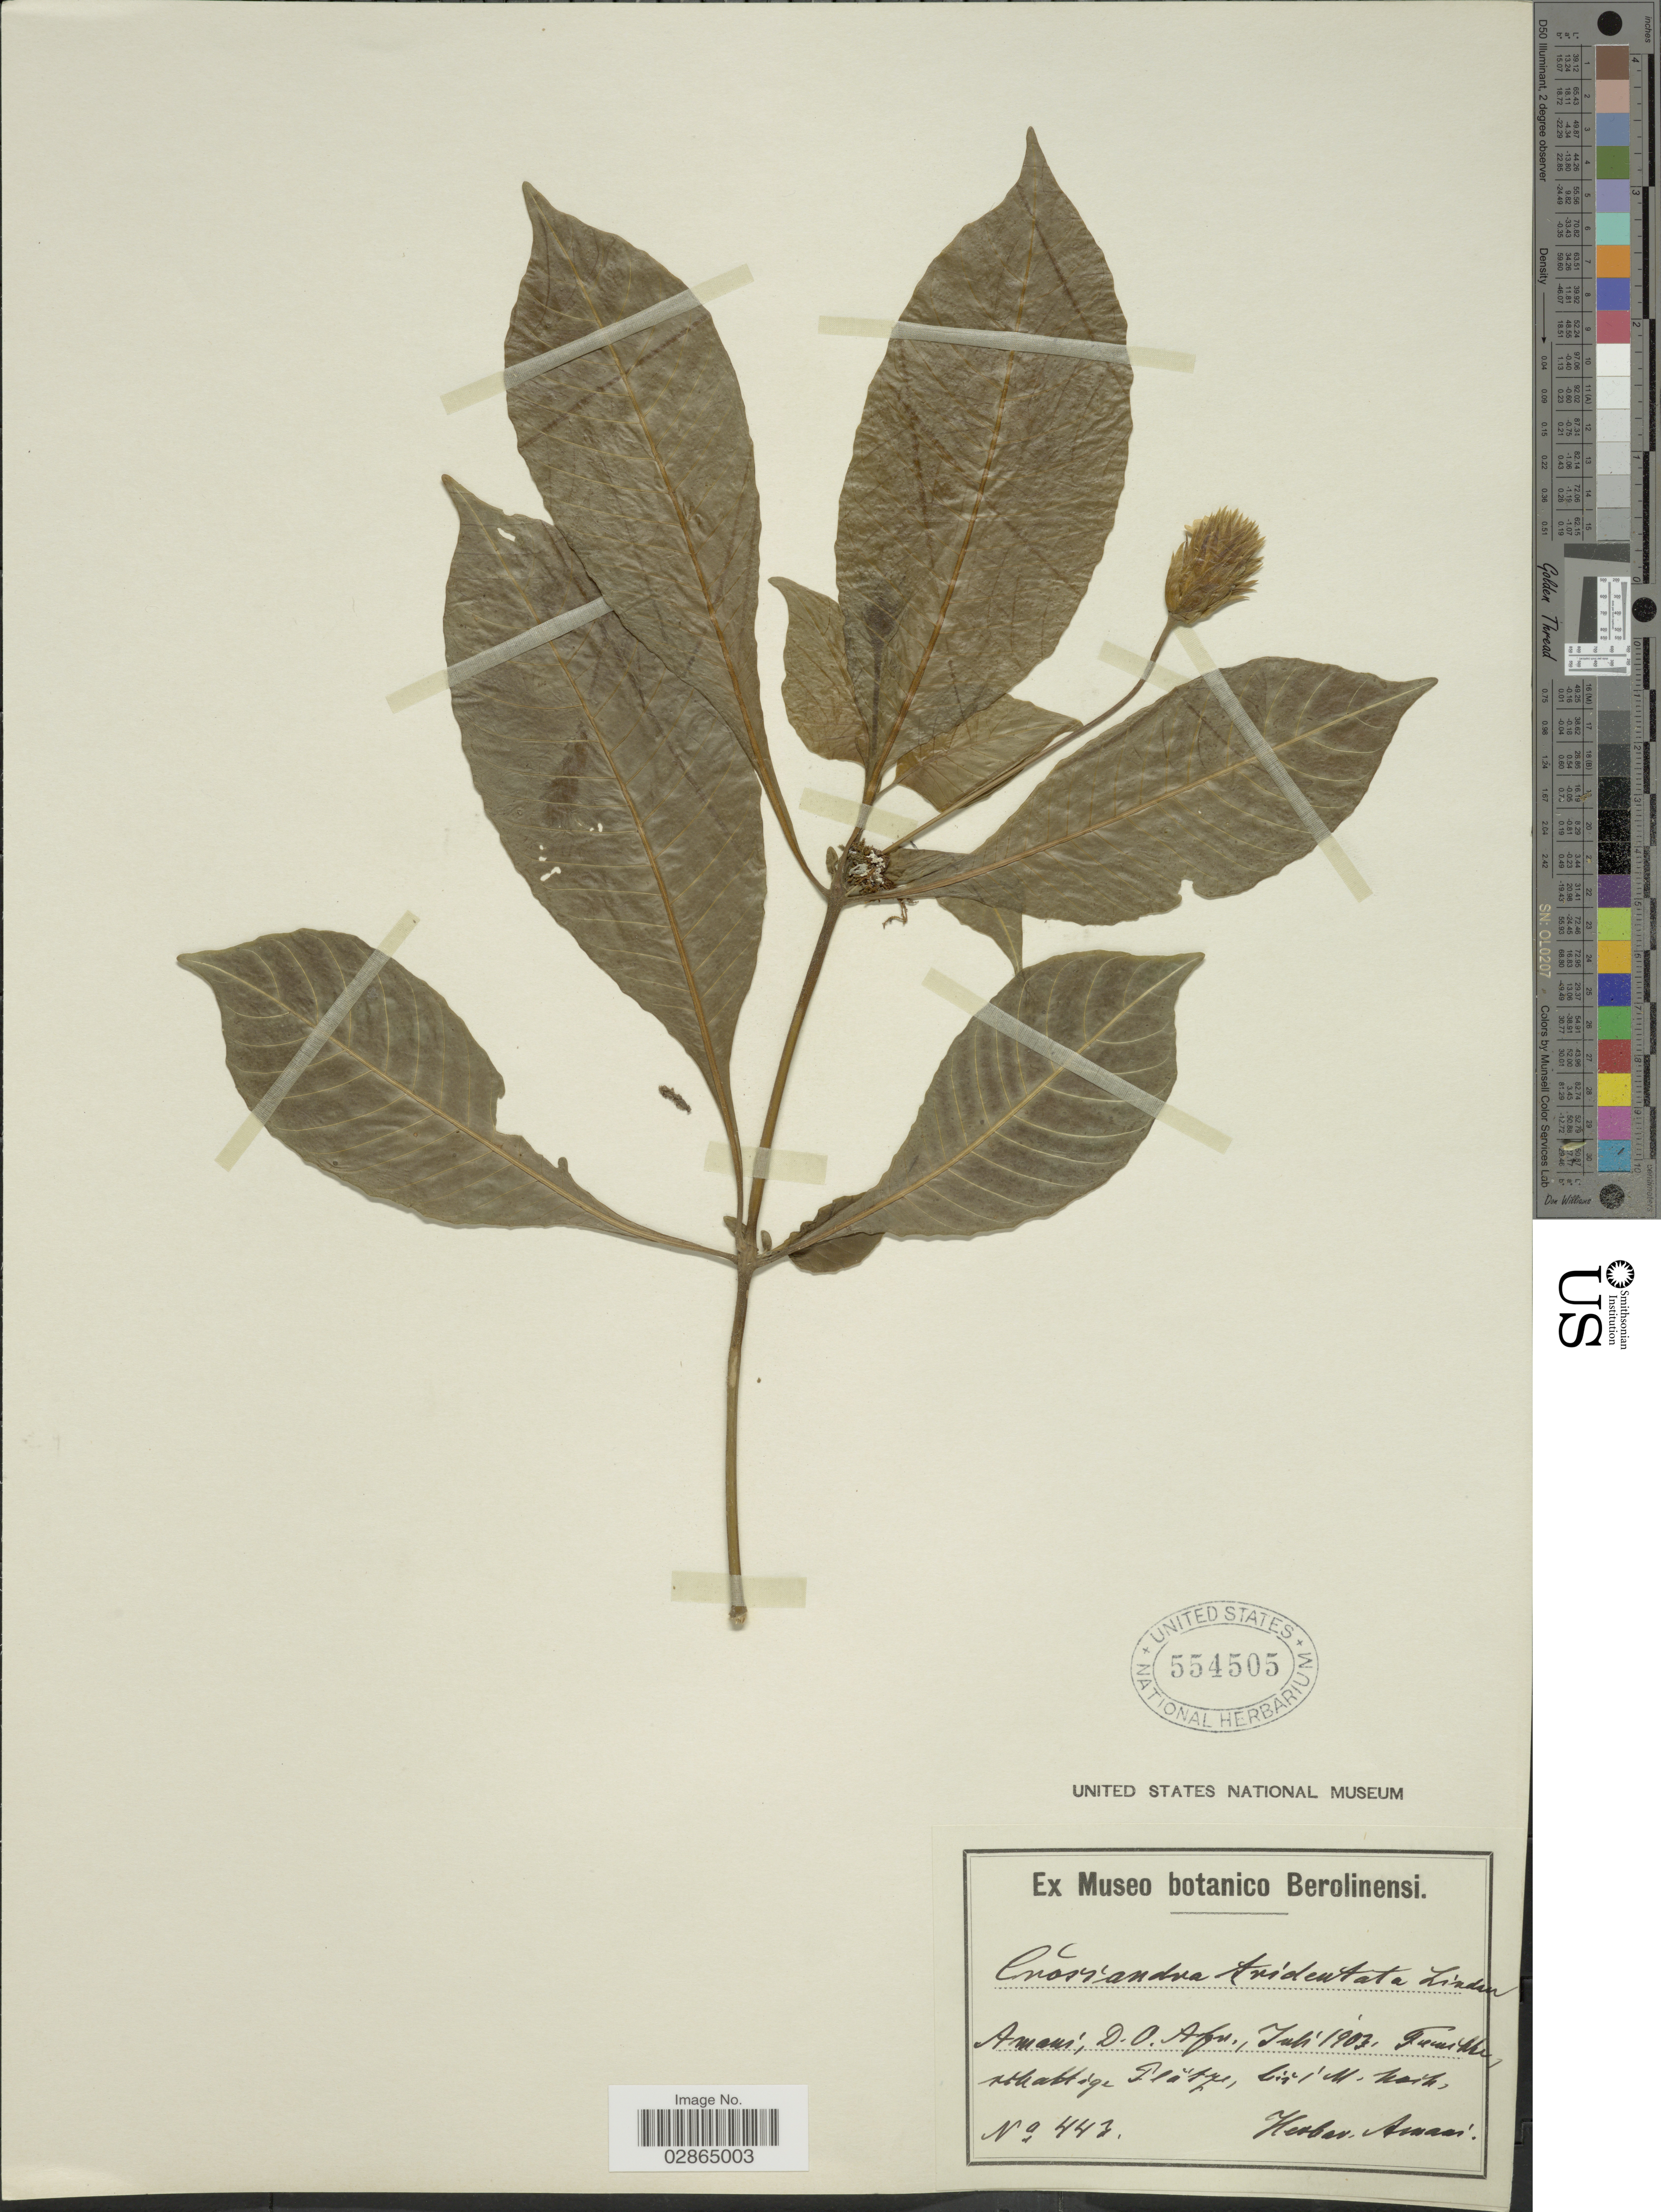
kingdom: Plantae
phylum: Tracheophyta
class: Magnoliopsida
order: Lamiales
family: Acanthaceae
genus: Crossandra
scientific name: Crossandra tridentata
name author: Lindau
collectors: ex herb. Amani Inst.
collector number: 443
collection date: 1903-07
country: Tanzania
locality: Amani, D. O. Afr.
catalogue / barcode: US 554505